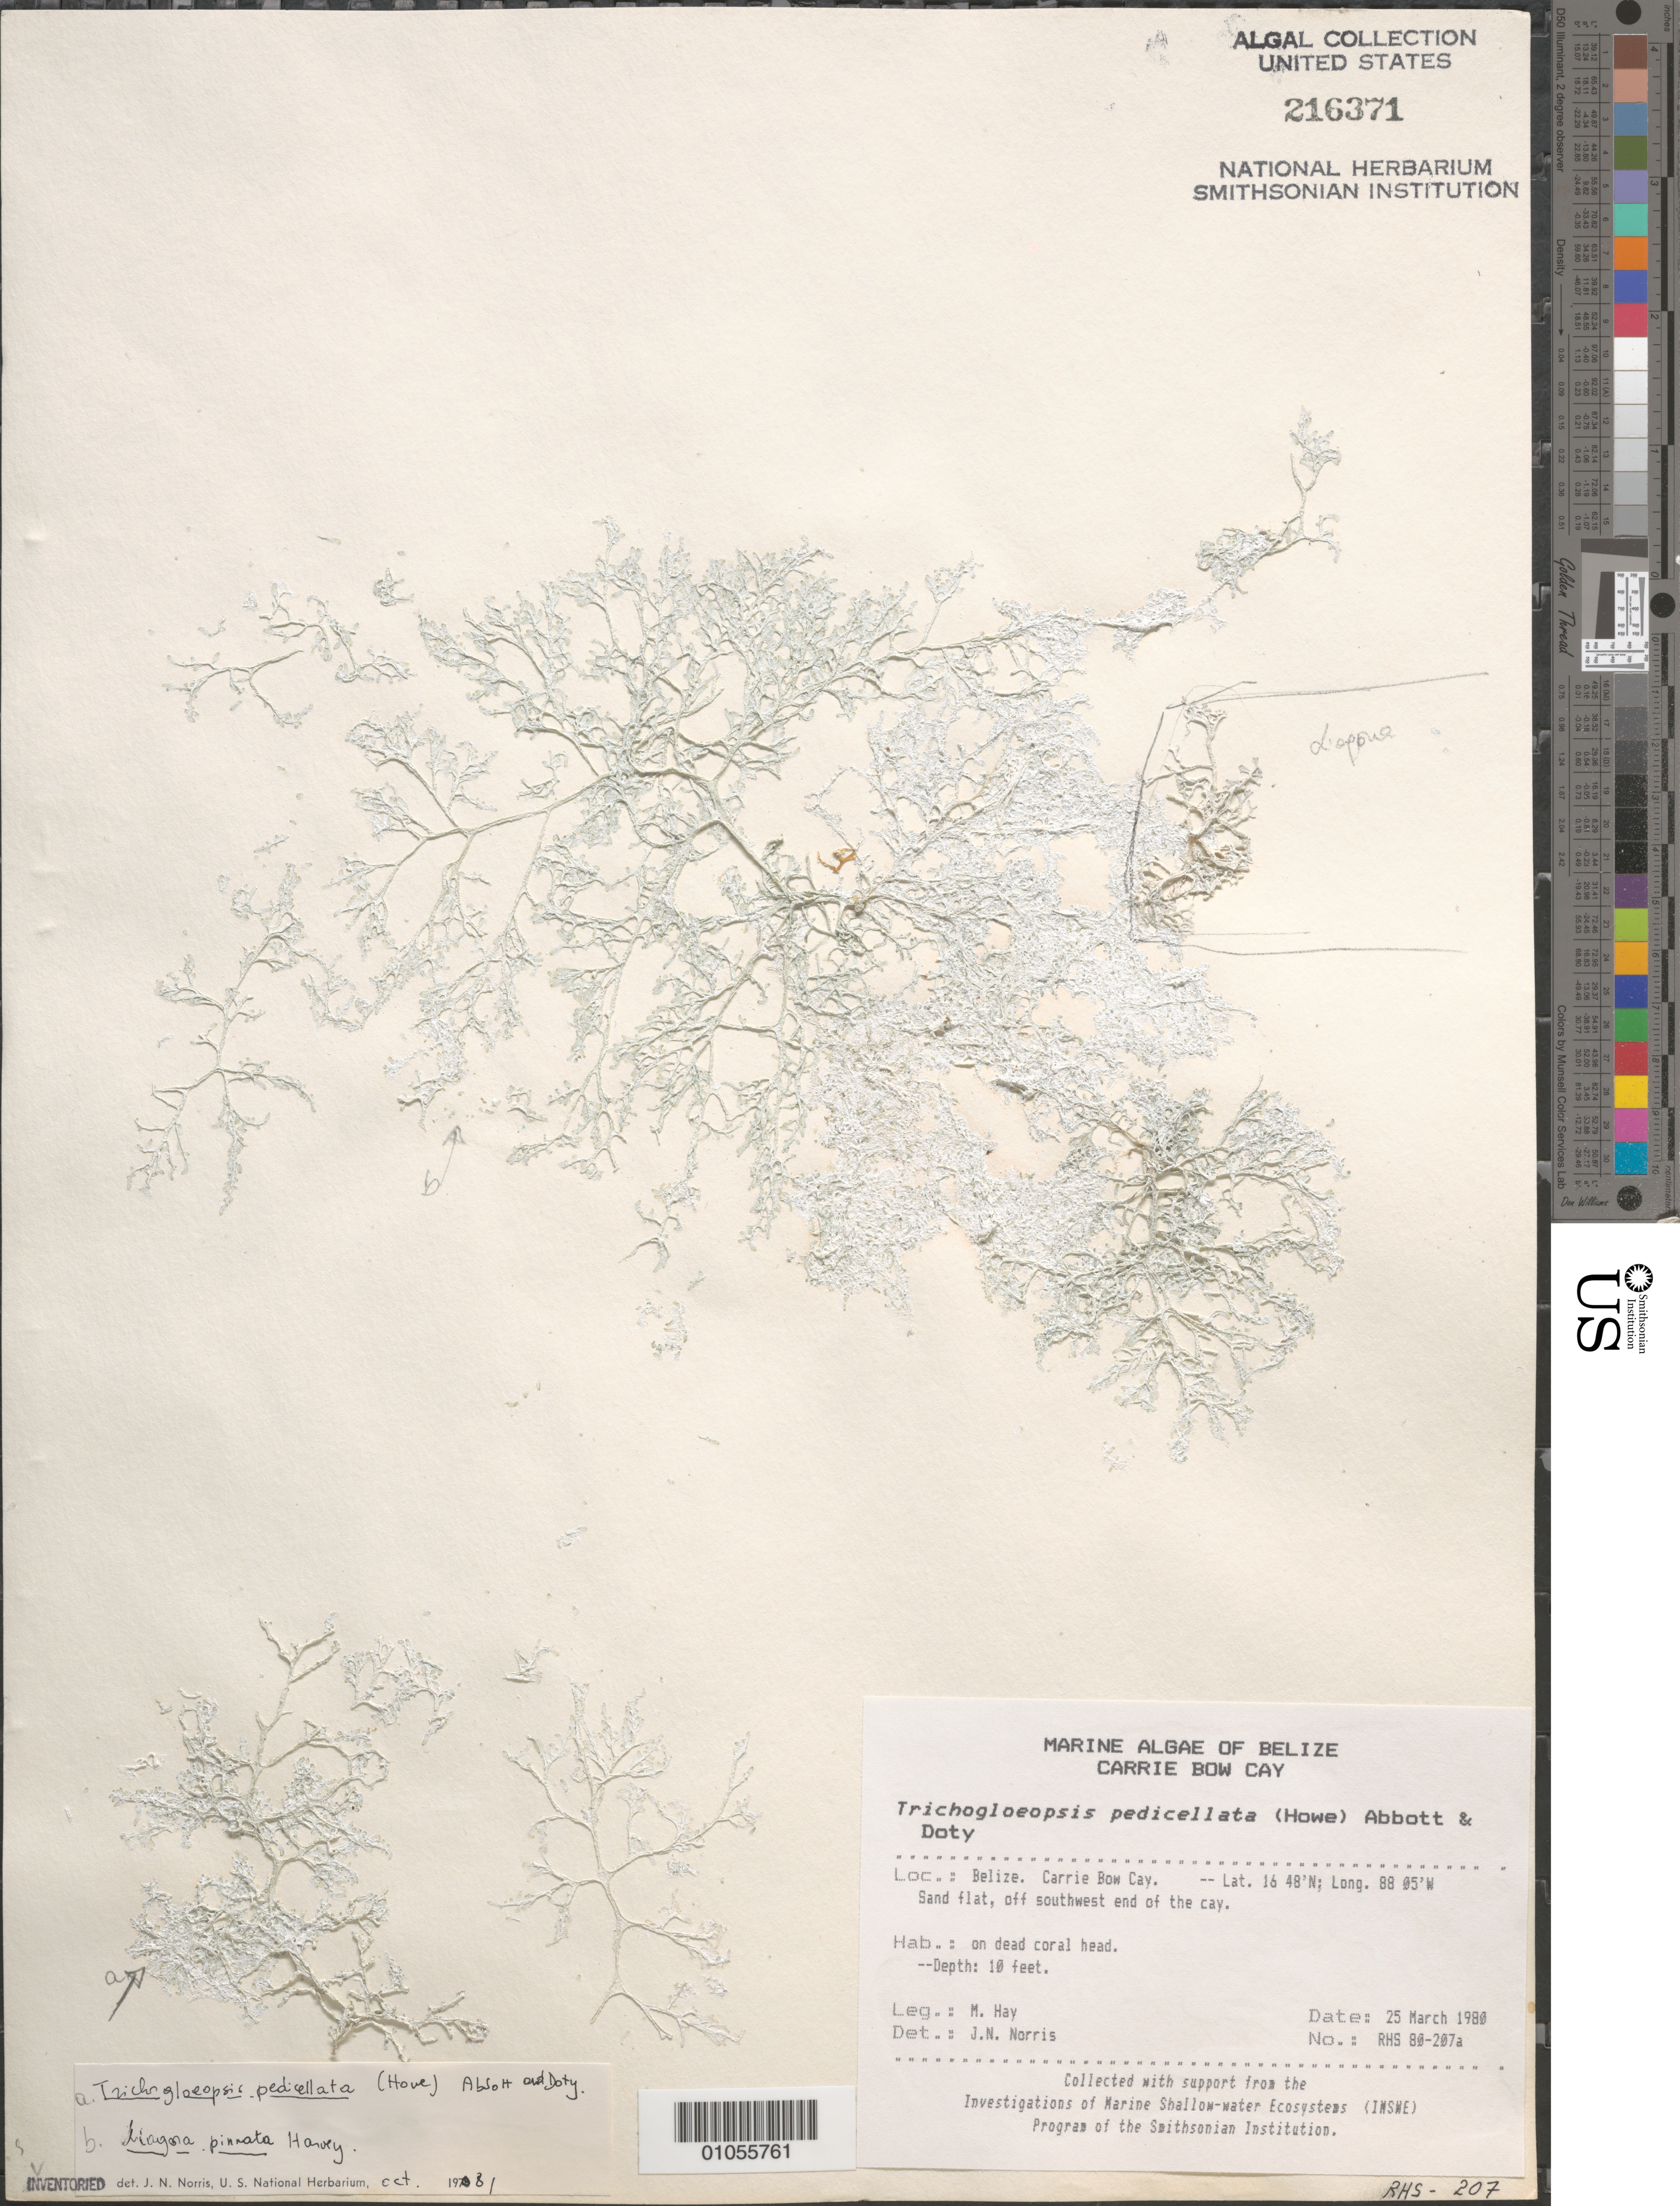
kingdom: Plantae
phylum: Rhodophyta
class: Florideophyceae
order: Nemaliales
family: Liagoraceae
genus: Trichogloeopsis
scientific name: Trichogloeopsis pedicellata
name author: (M. Howe in Britton & Millsp.) I.A. Abbott & Doty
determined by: Norris, James N.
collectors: M. E. Hay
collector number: RHS 80-207A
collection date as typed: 25 Mar 1980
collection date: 1980-03-25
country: Belize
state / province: Stann Creek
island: Carrie Bow Cay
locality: Off southwest side (end) of cay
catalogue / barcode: US 216371